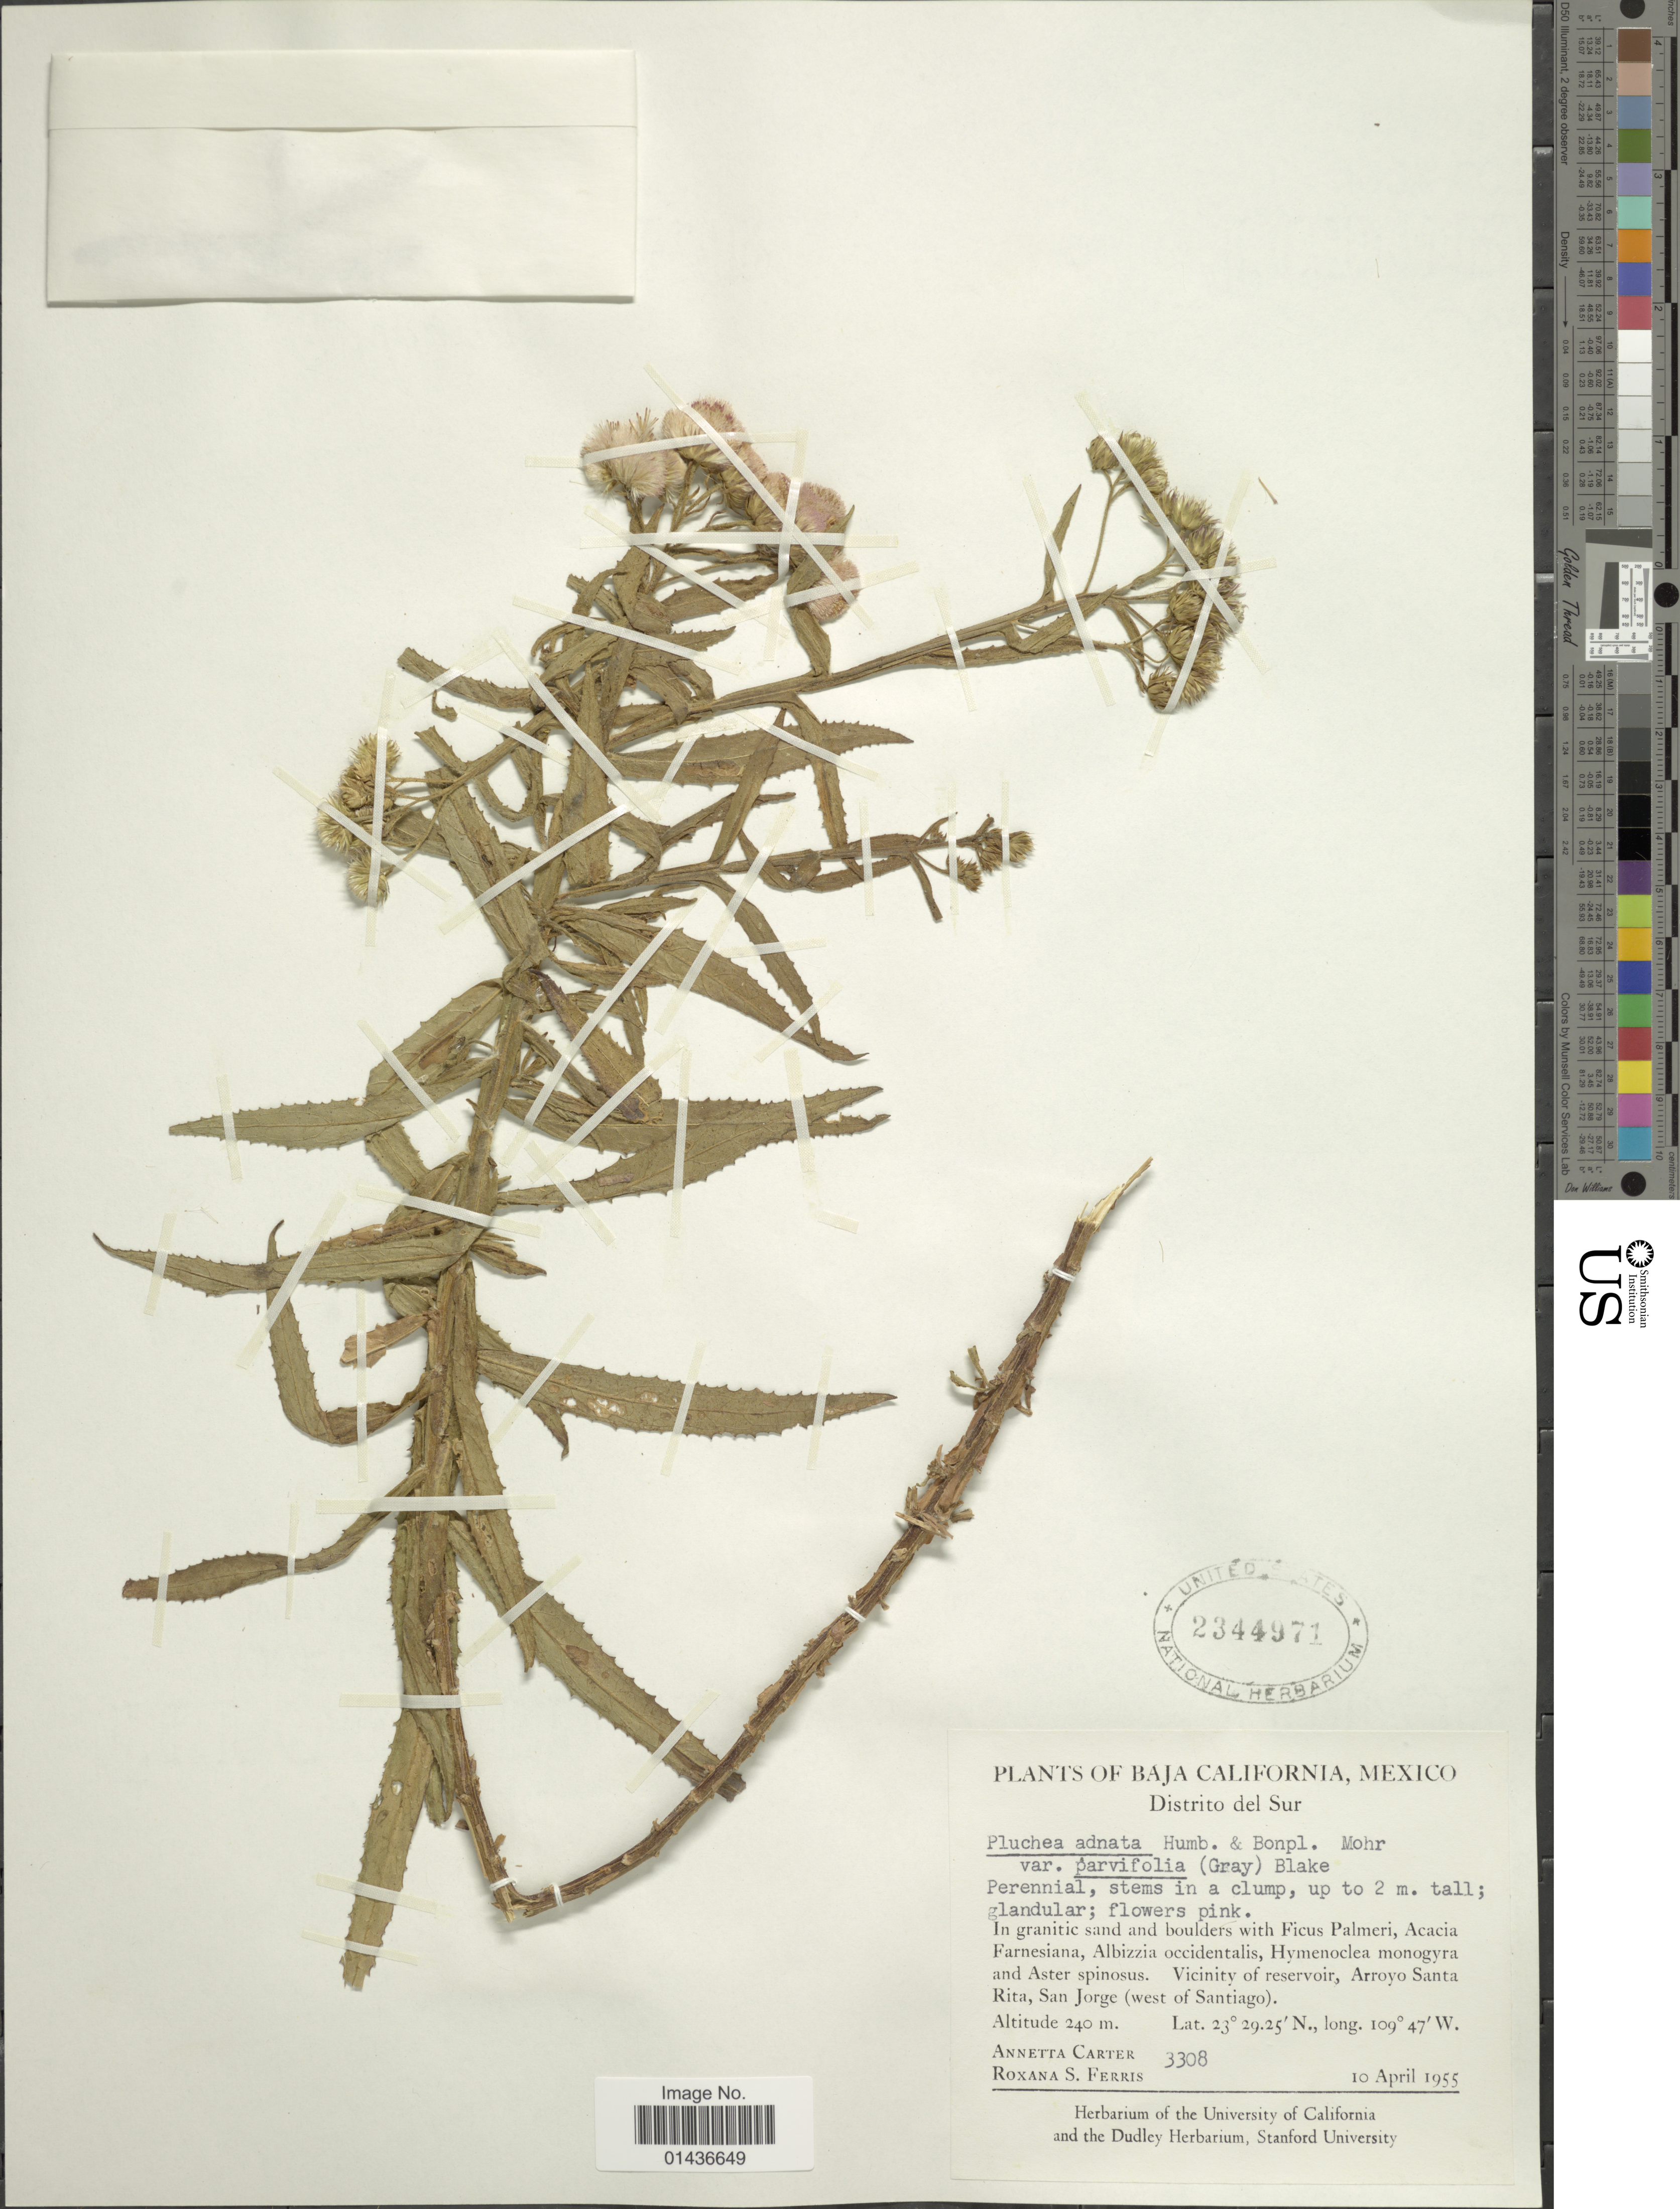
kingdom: Plantae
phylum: Tracheophyta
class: Magnoliopsida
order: Asterales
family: Asteraceae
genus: Pluchea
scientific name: Pluchea parvifolia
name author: (A. Gray) R.K. Godfrey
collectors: A. M. Carter & R. S. Ferris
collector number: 3308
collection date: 1955-04-10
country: Mexico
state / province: Baja California Sur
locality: Distrito del Sur, Vicinity of reservoir, Arroyo Santa Rita, San Jorge (west of Santiago)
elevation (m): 240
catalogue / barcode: US 2344971